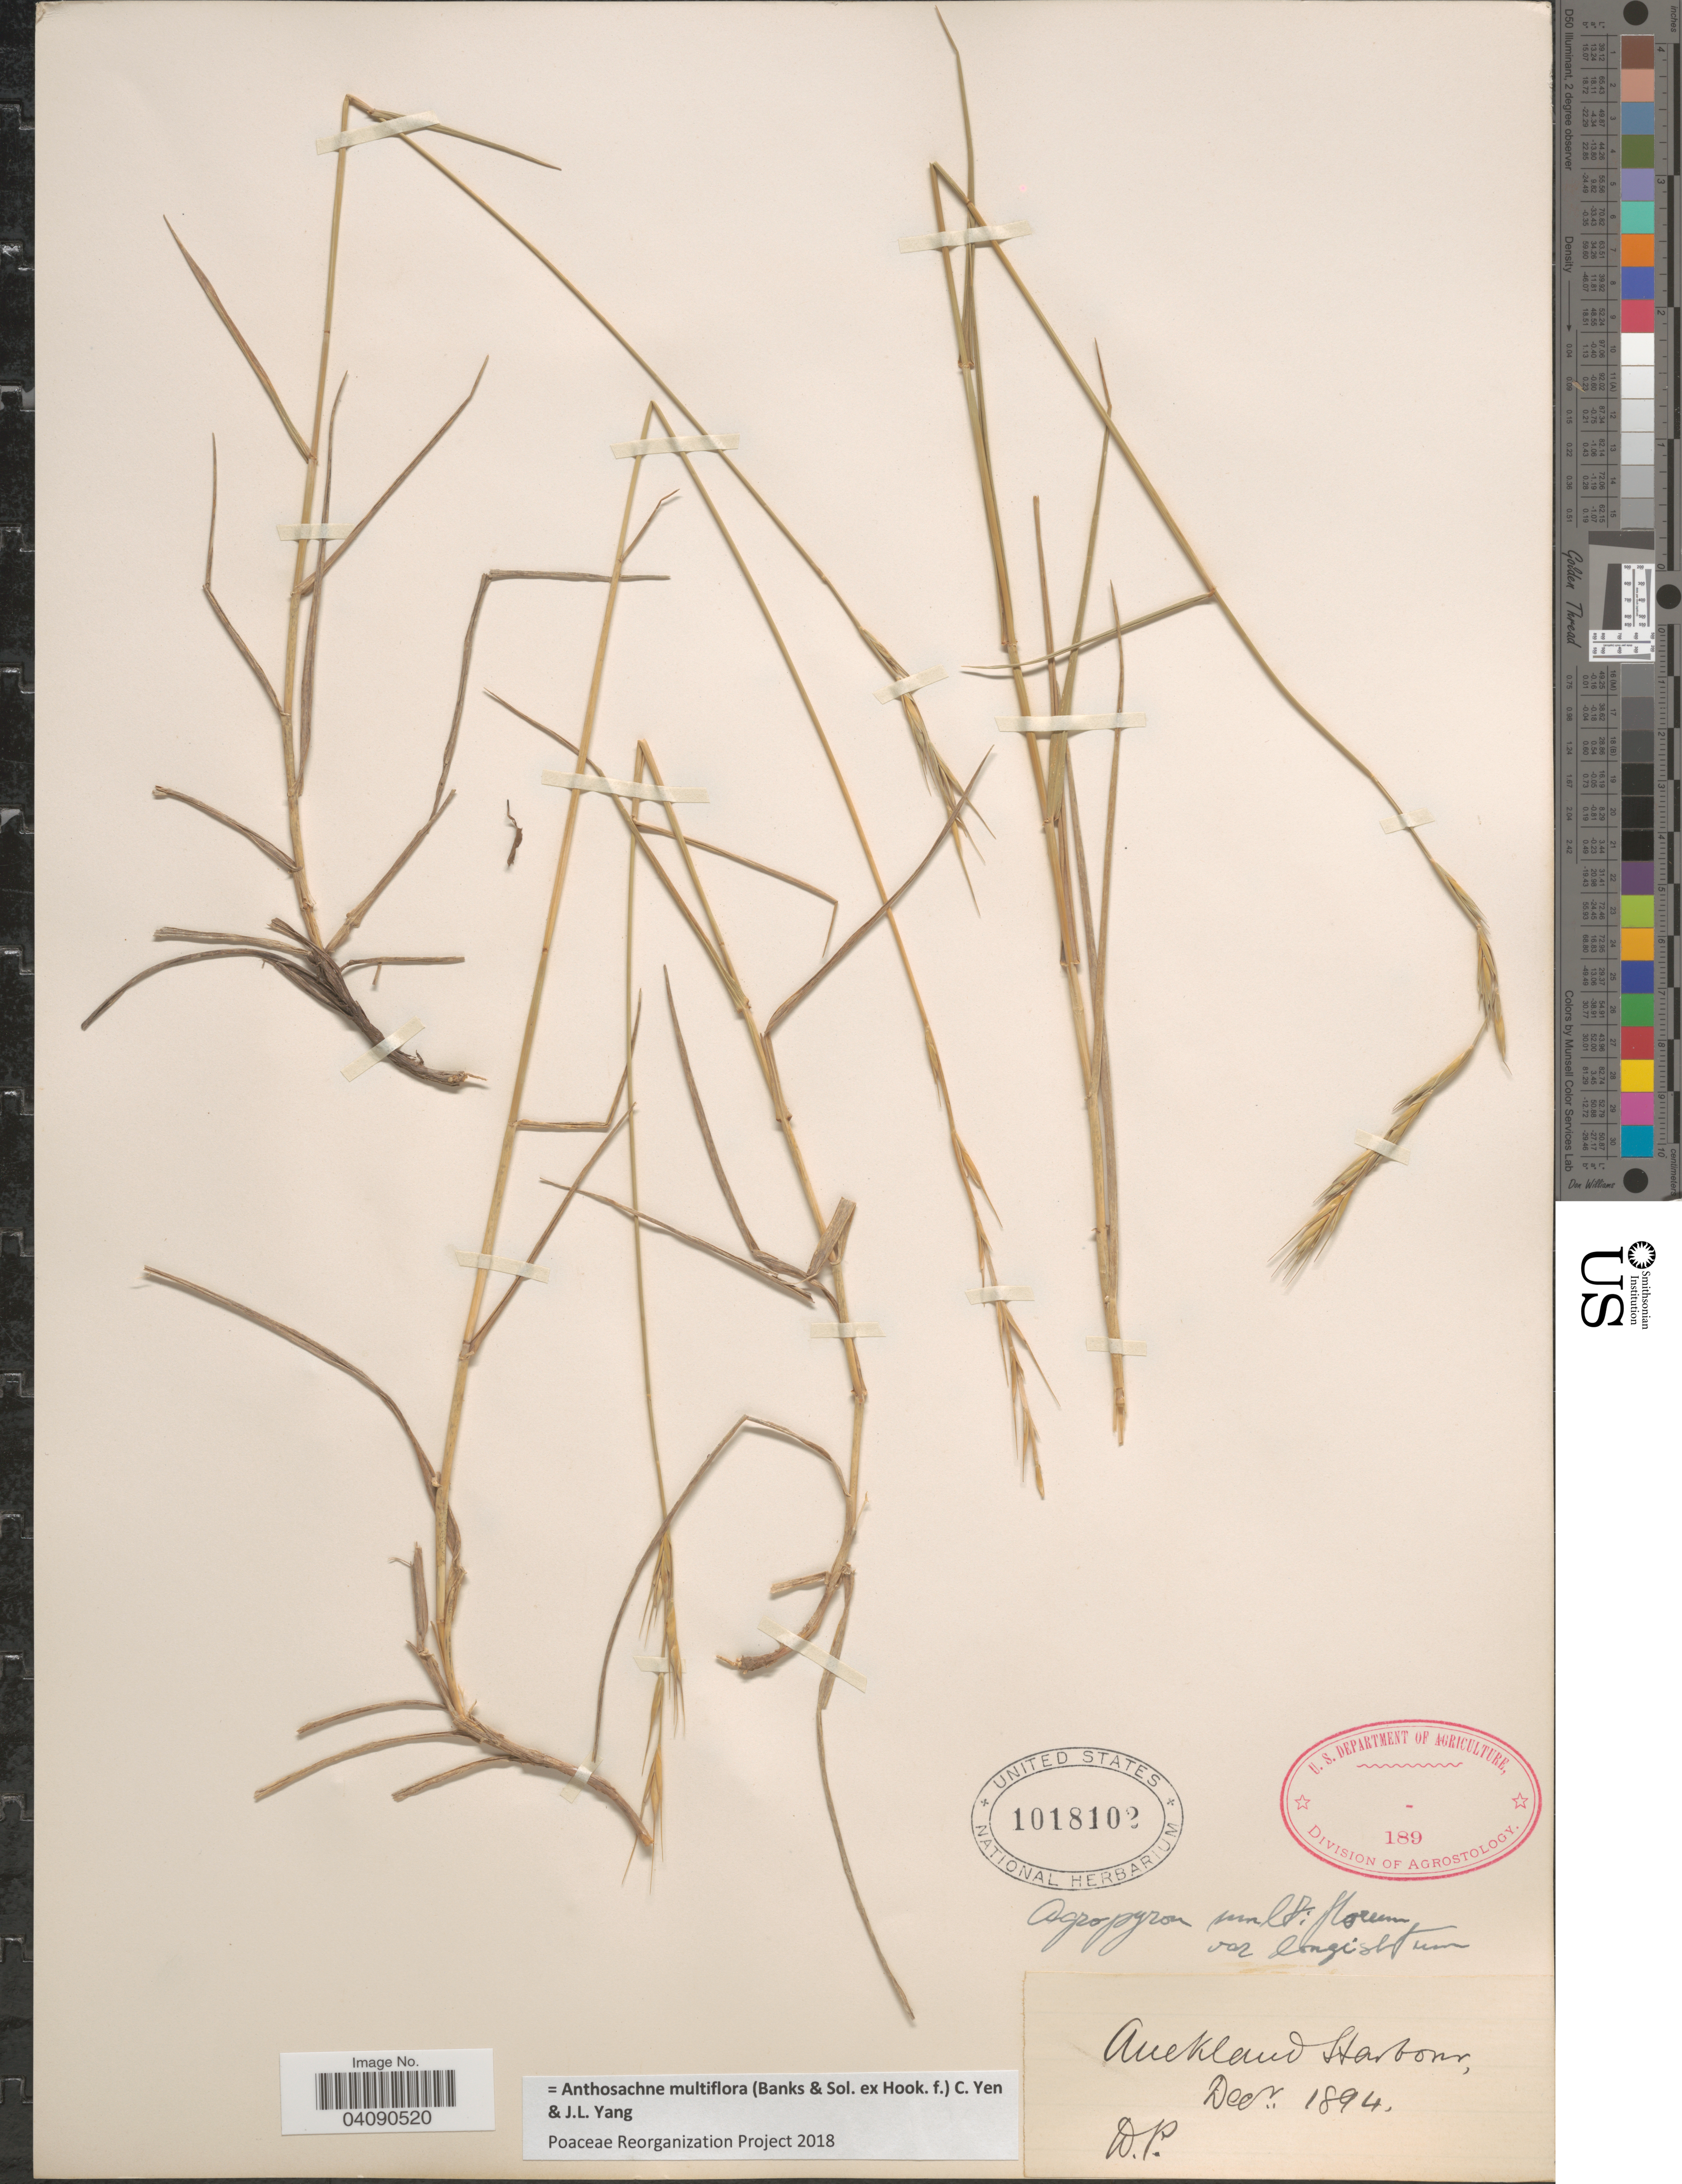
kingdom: Plantae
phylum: Tracheophyta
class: Liliopsida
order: Poales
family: Poaceae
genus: Anthosachne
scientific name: Anthosachne multiflora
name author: (Banks & Sol. ex Hook. f.) C. Yen & J.L. Yang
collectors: D. P.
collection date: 1894-12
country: New Zealand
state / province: Auckland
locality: Auckland Harbour.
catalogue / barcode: US 1018102